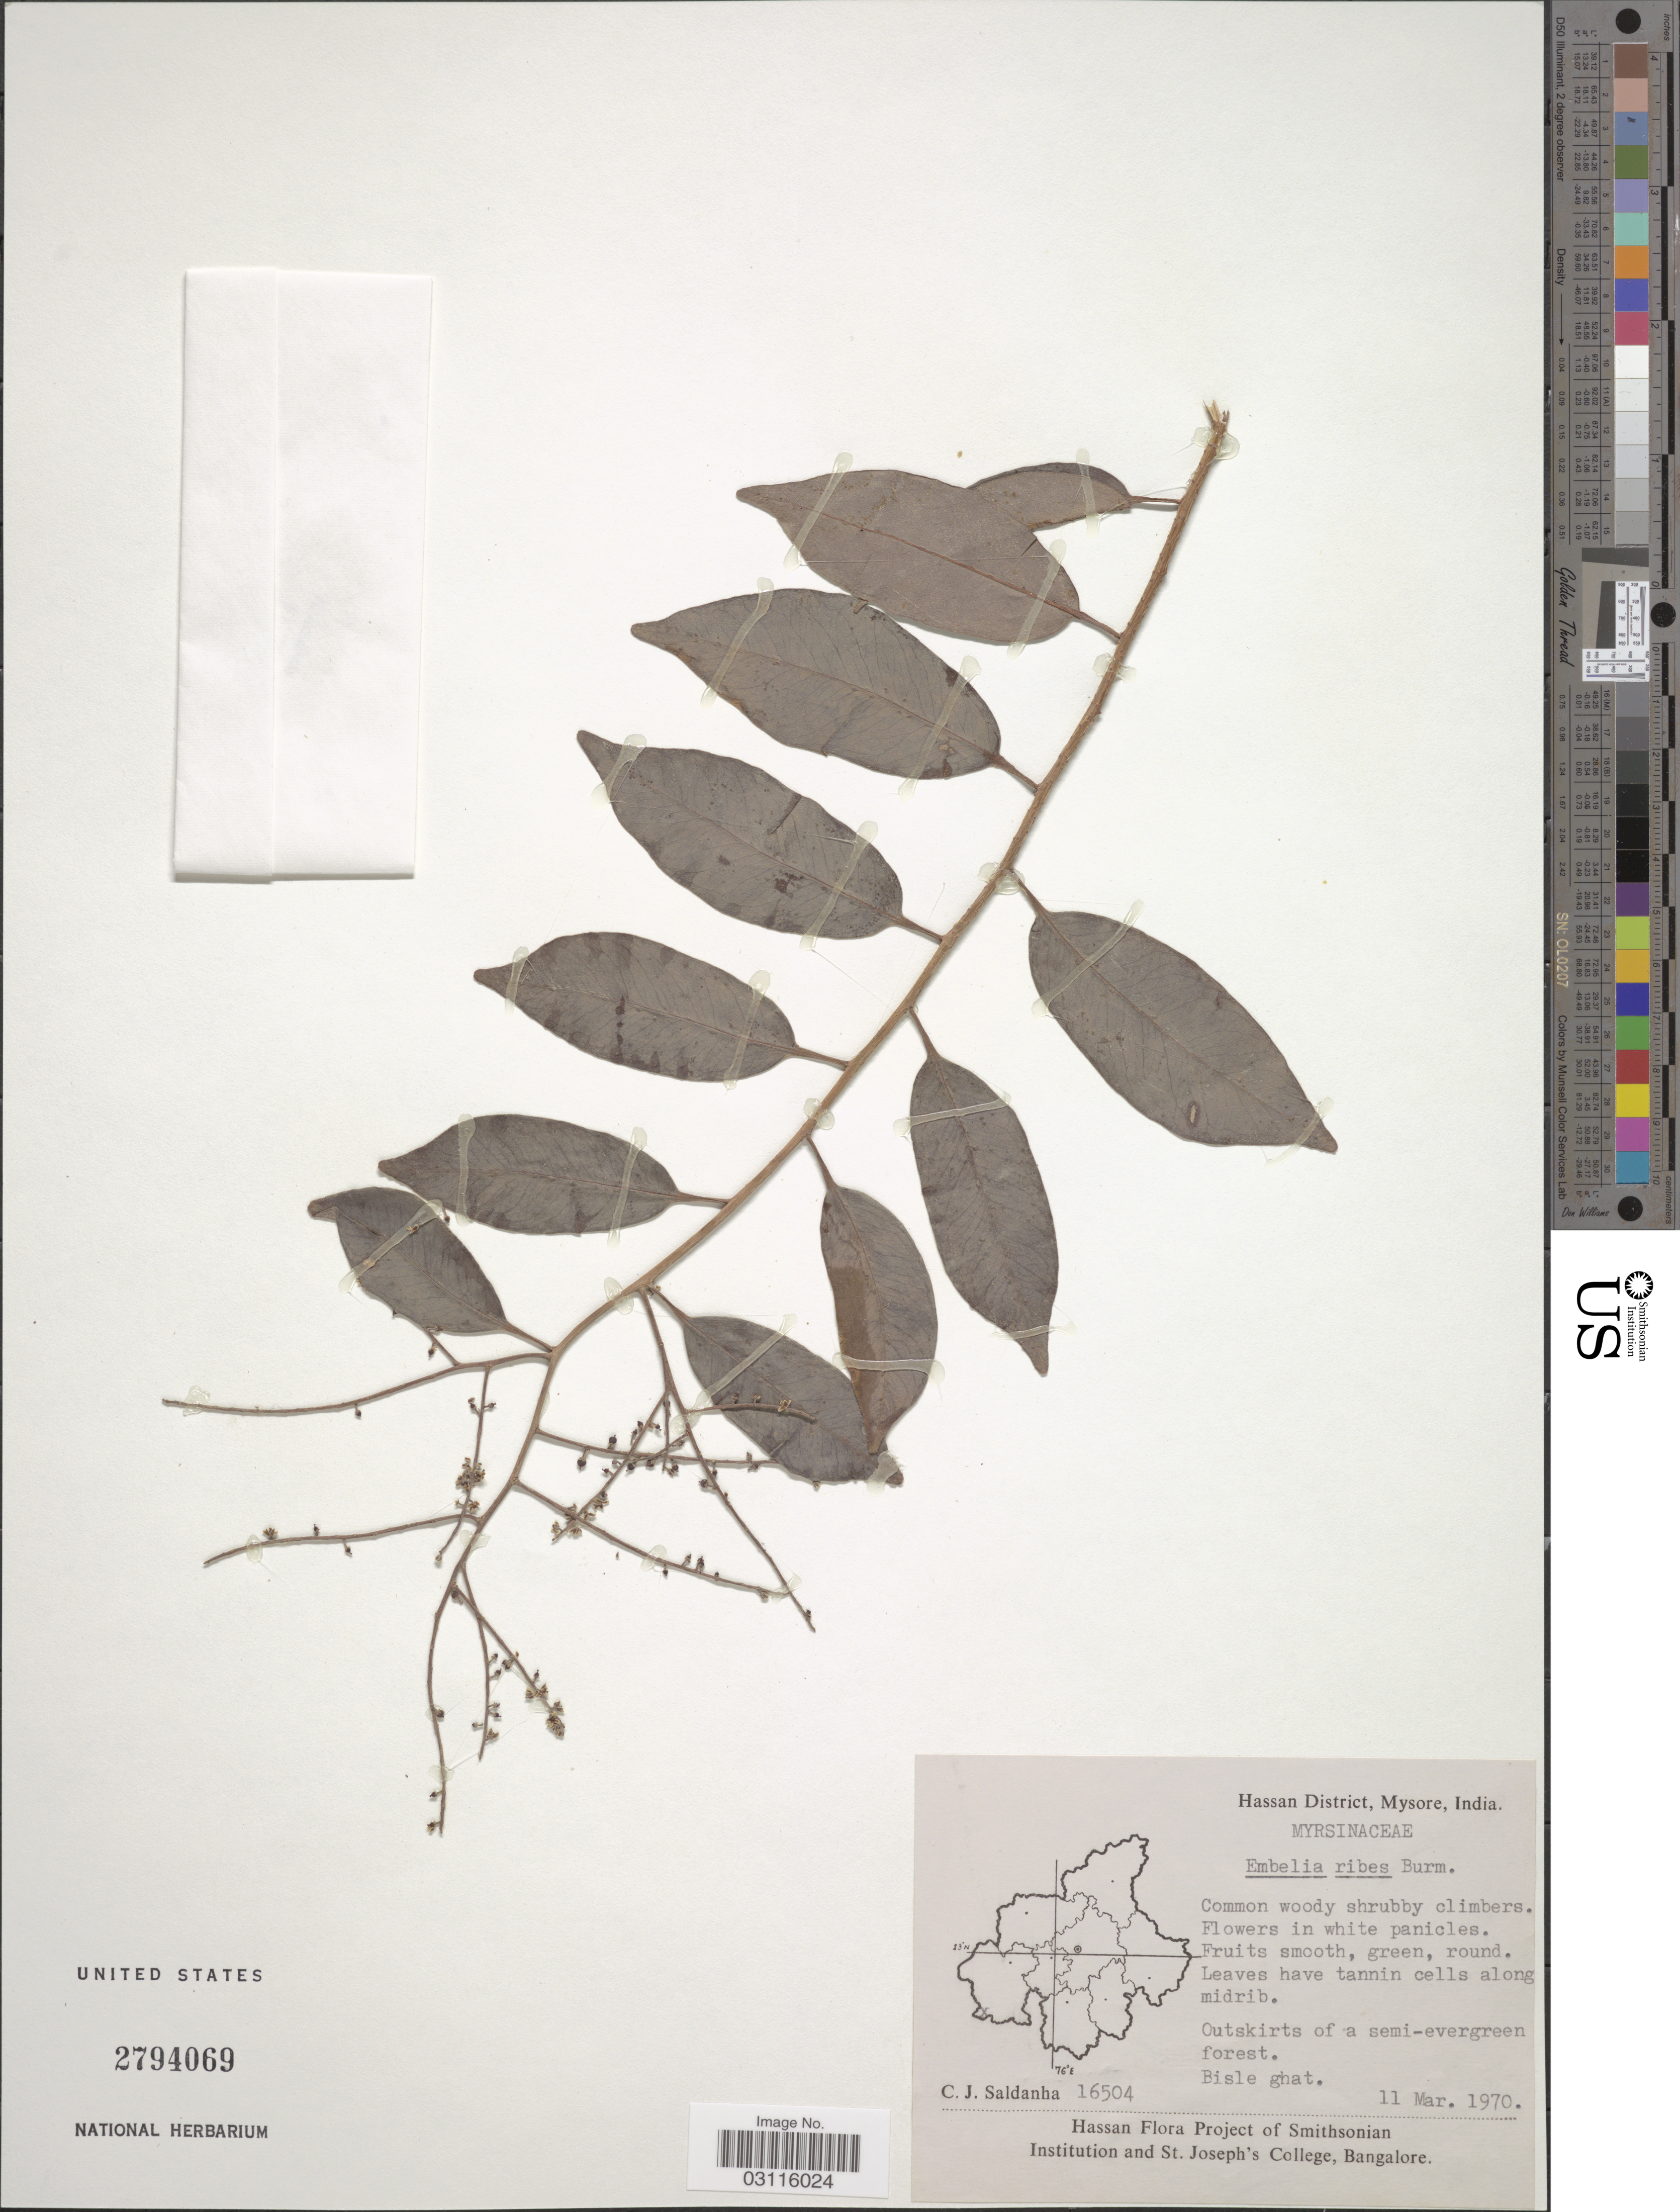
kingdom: Plantae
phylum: Tracheophyta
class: Magnoliopsida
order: Ericales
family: Primulaceae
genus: Embelia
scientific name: Embelia ribes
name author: Burm. f.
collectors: C. J. Saldanha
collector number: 16504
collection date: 1970-03-11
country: India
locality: Hassan District, Mysore, Bisle ghat.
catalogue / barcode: US 2794069